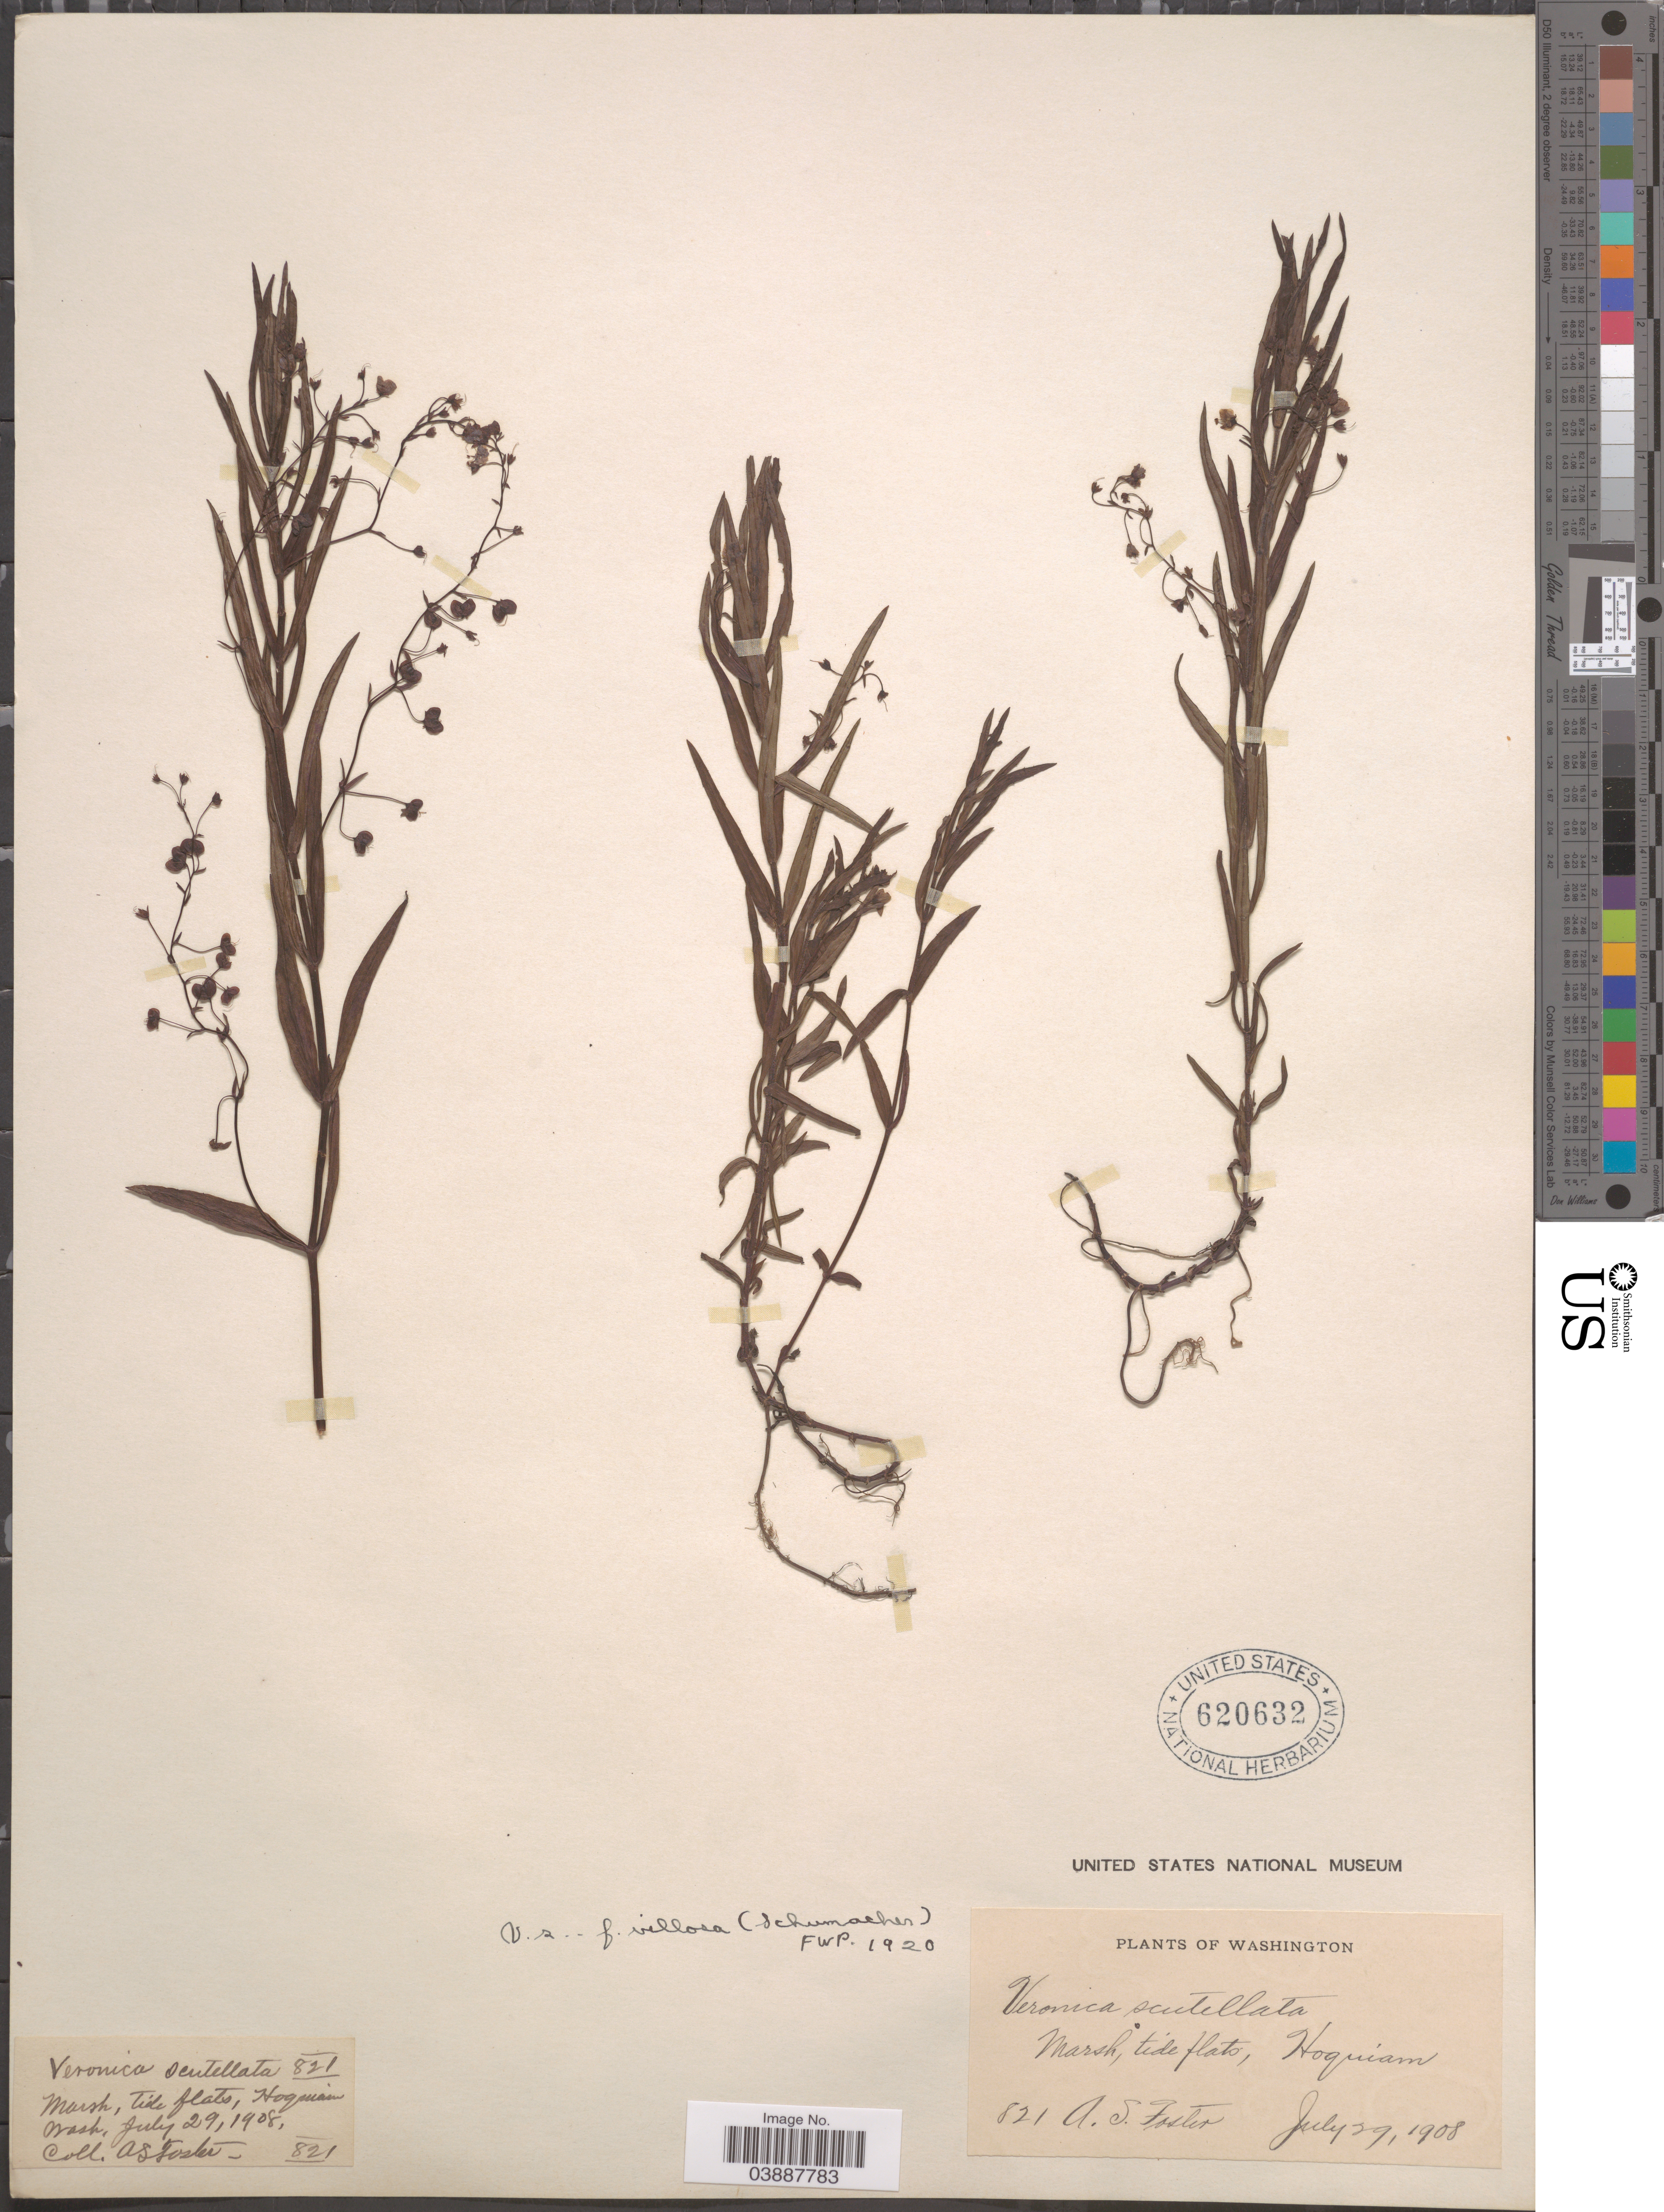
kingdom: Plantae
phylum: Tracheophyta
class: Magnoliopsida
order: Lamiales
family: Plantaginaceae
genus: Veronica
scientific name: Veronica scutellata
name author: L.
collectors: A. S. Foster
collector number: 821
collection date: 1908-07-29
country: United States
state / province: Washington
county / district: Grays Harbor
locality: Hoquiam.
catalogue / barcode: US 620632